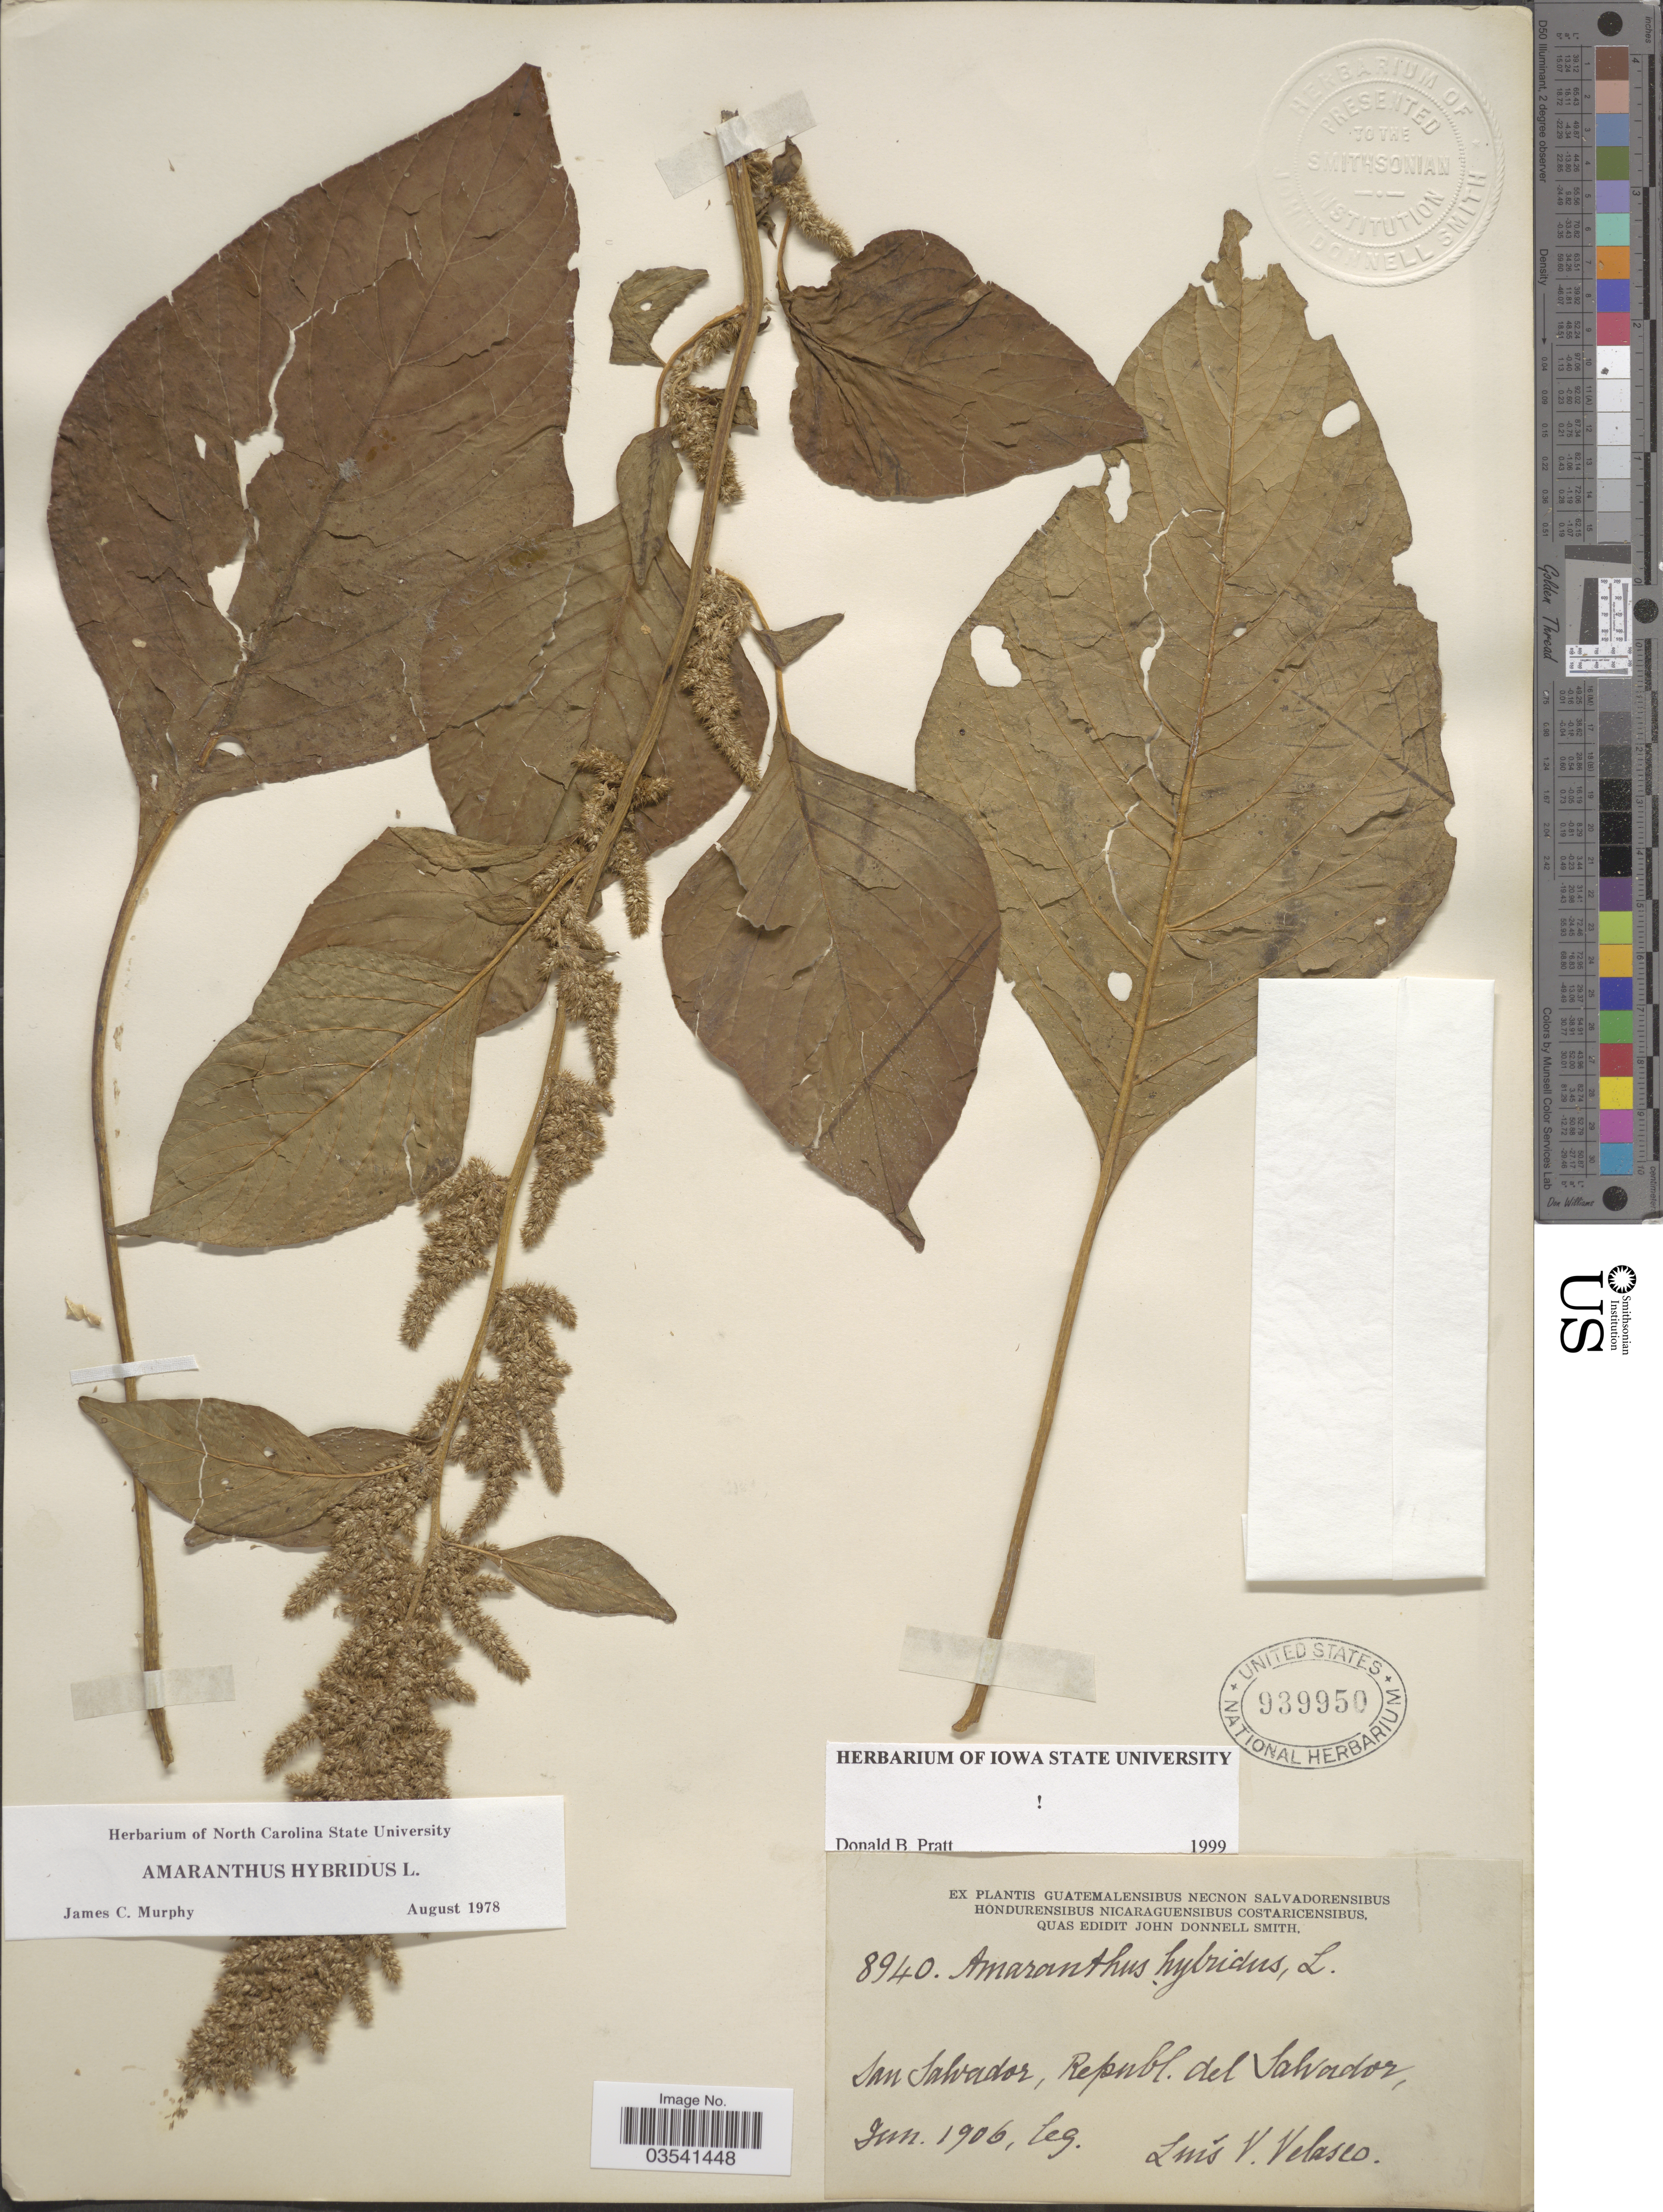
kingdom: Plantae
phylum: Tracheophyta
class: Magnoliopsida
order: Caryophyllales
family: Amaranthaceae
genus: Amaranthus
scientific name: Amaranthus hybridus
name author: L.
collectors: L. Velasco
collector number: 8940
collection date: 1906-06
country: El Salvador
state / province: San Salvador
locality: republ. del Salvador.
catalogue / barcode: US 939950